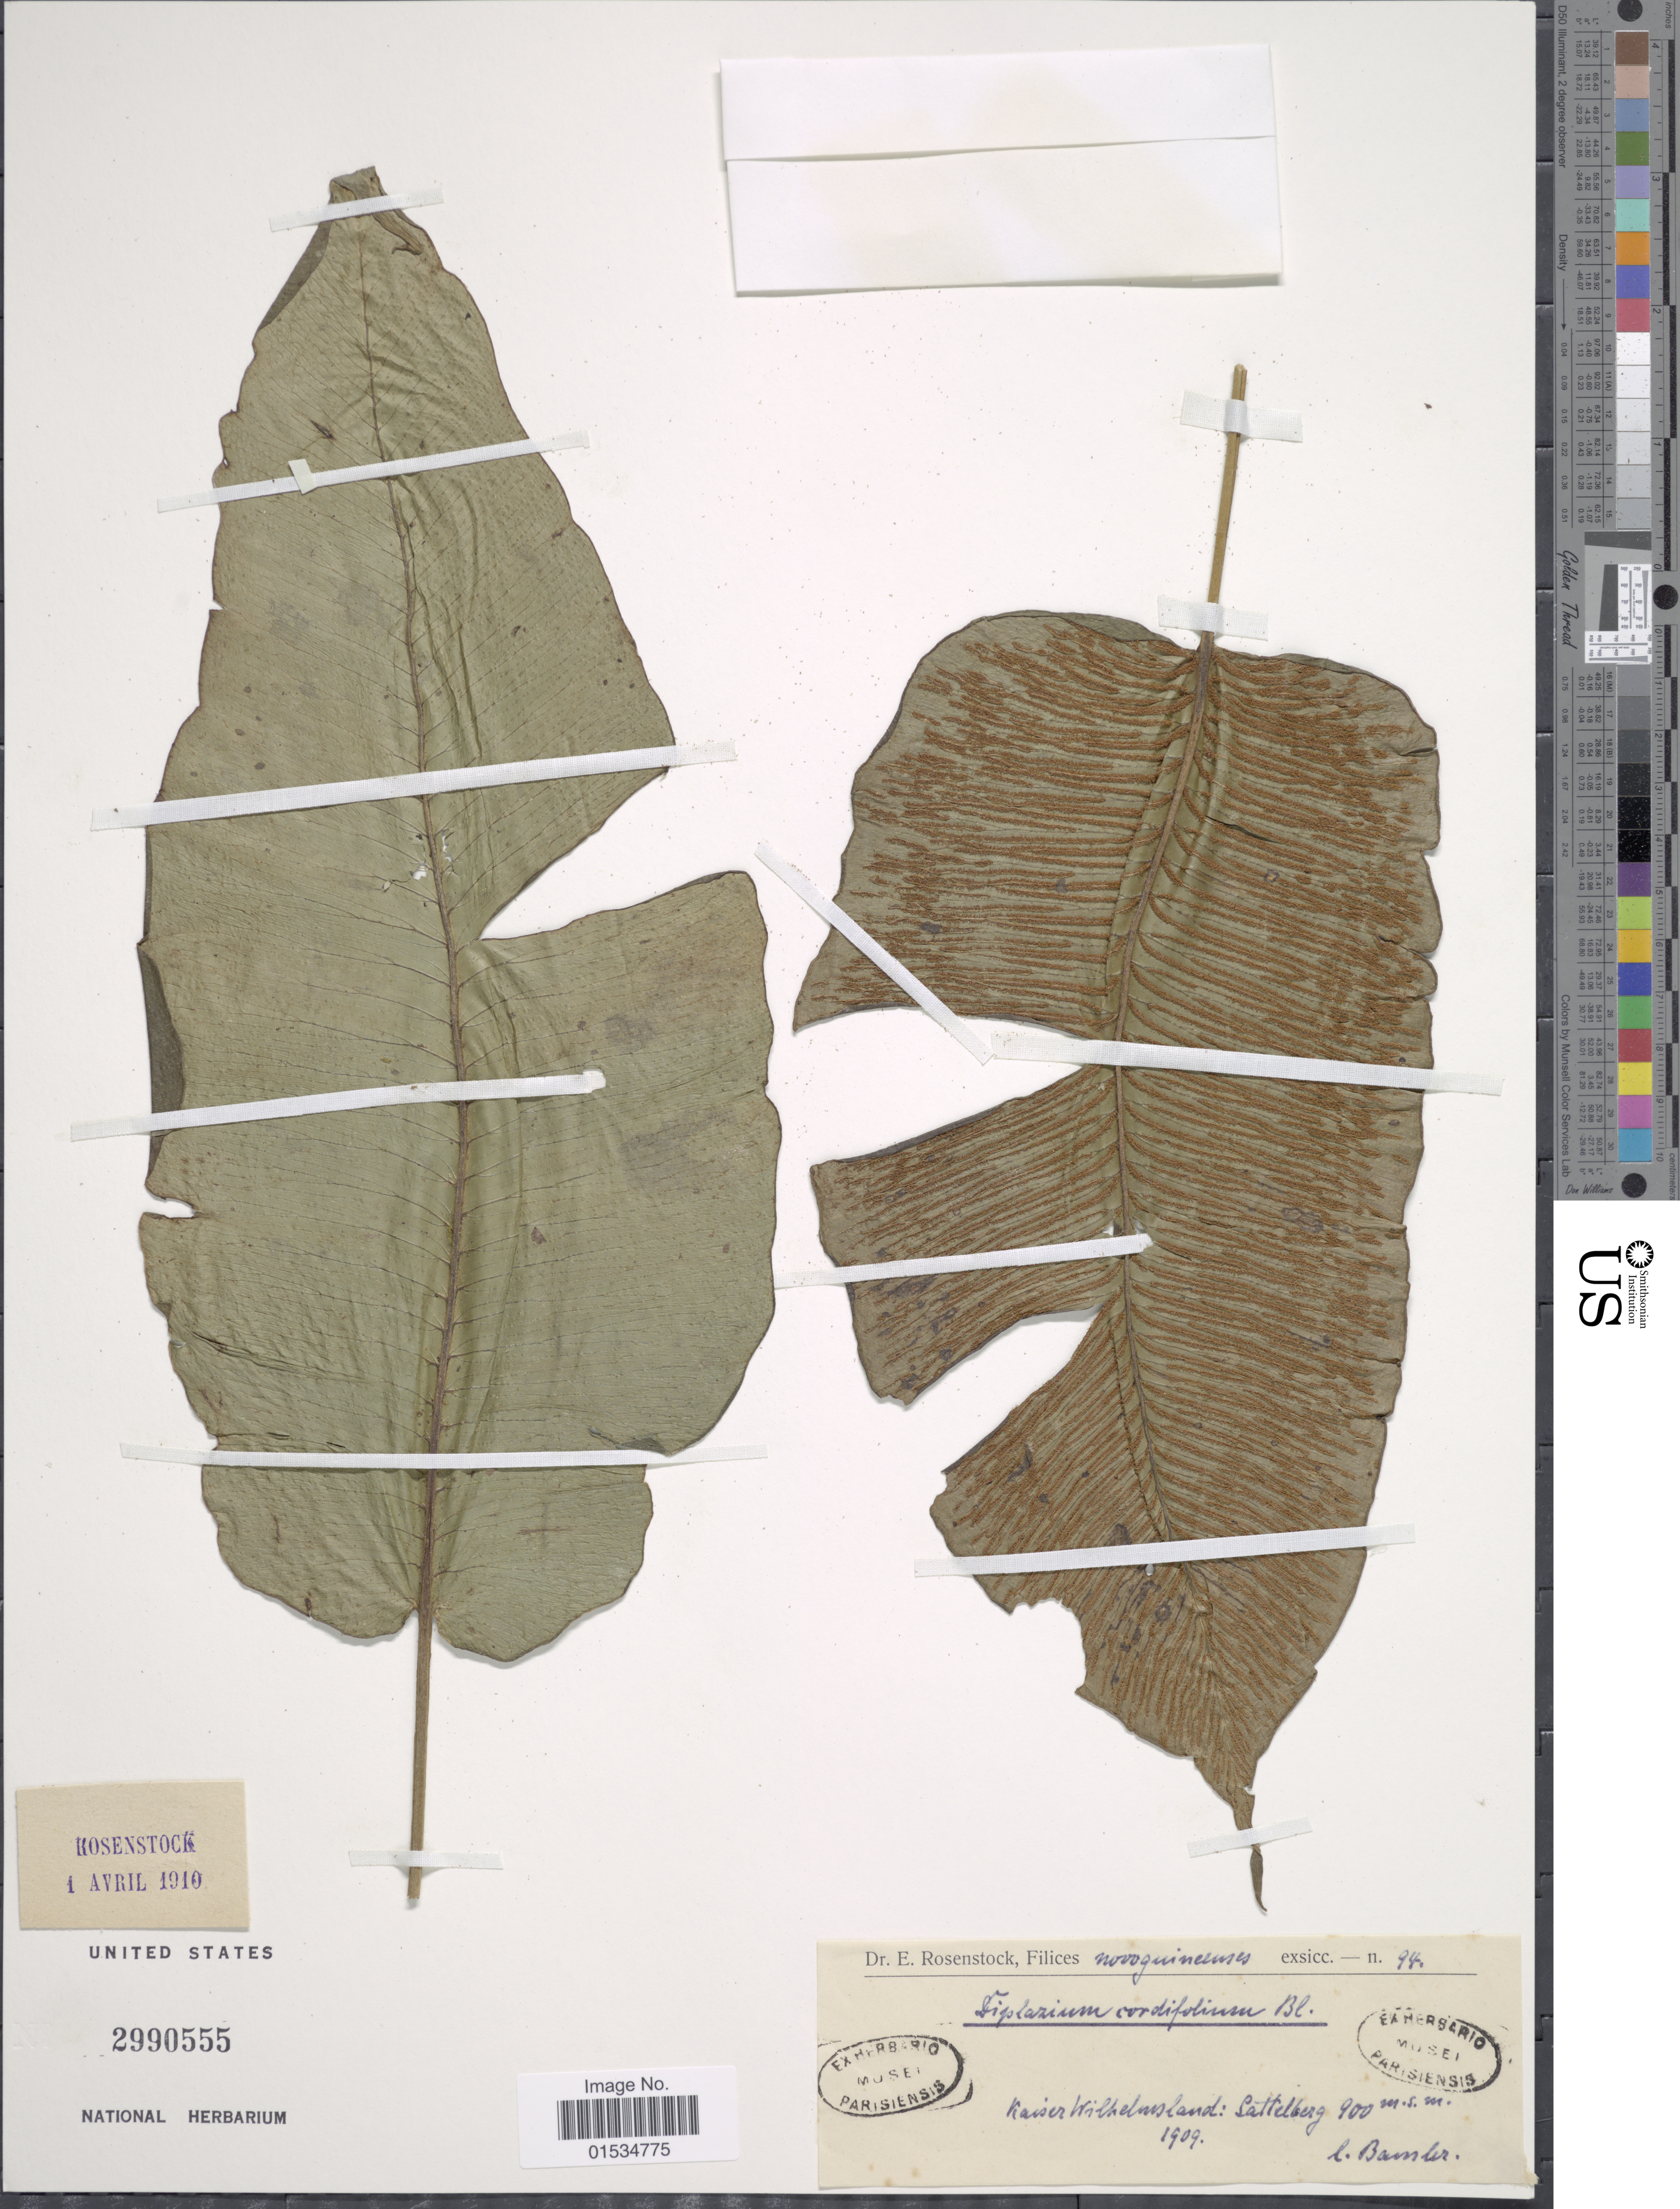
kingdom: Plantae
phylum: Tracheophyta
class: Polypodiopsida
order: Polypodiales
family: Athyriaceae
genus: Diplazium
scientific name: Diplazium cordifolium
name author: Blume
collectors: Bamler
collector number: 94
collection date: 1909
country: Papua New Guinea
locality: New Guinea, Kaiser Wilhelmsland: Sattelburg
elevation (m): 900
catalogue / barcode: US 2990555